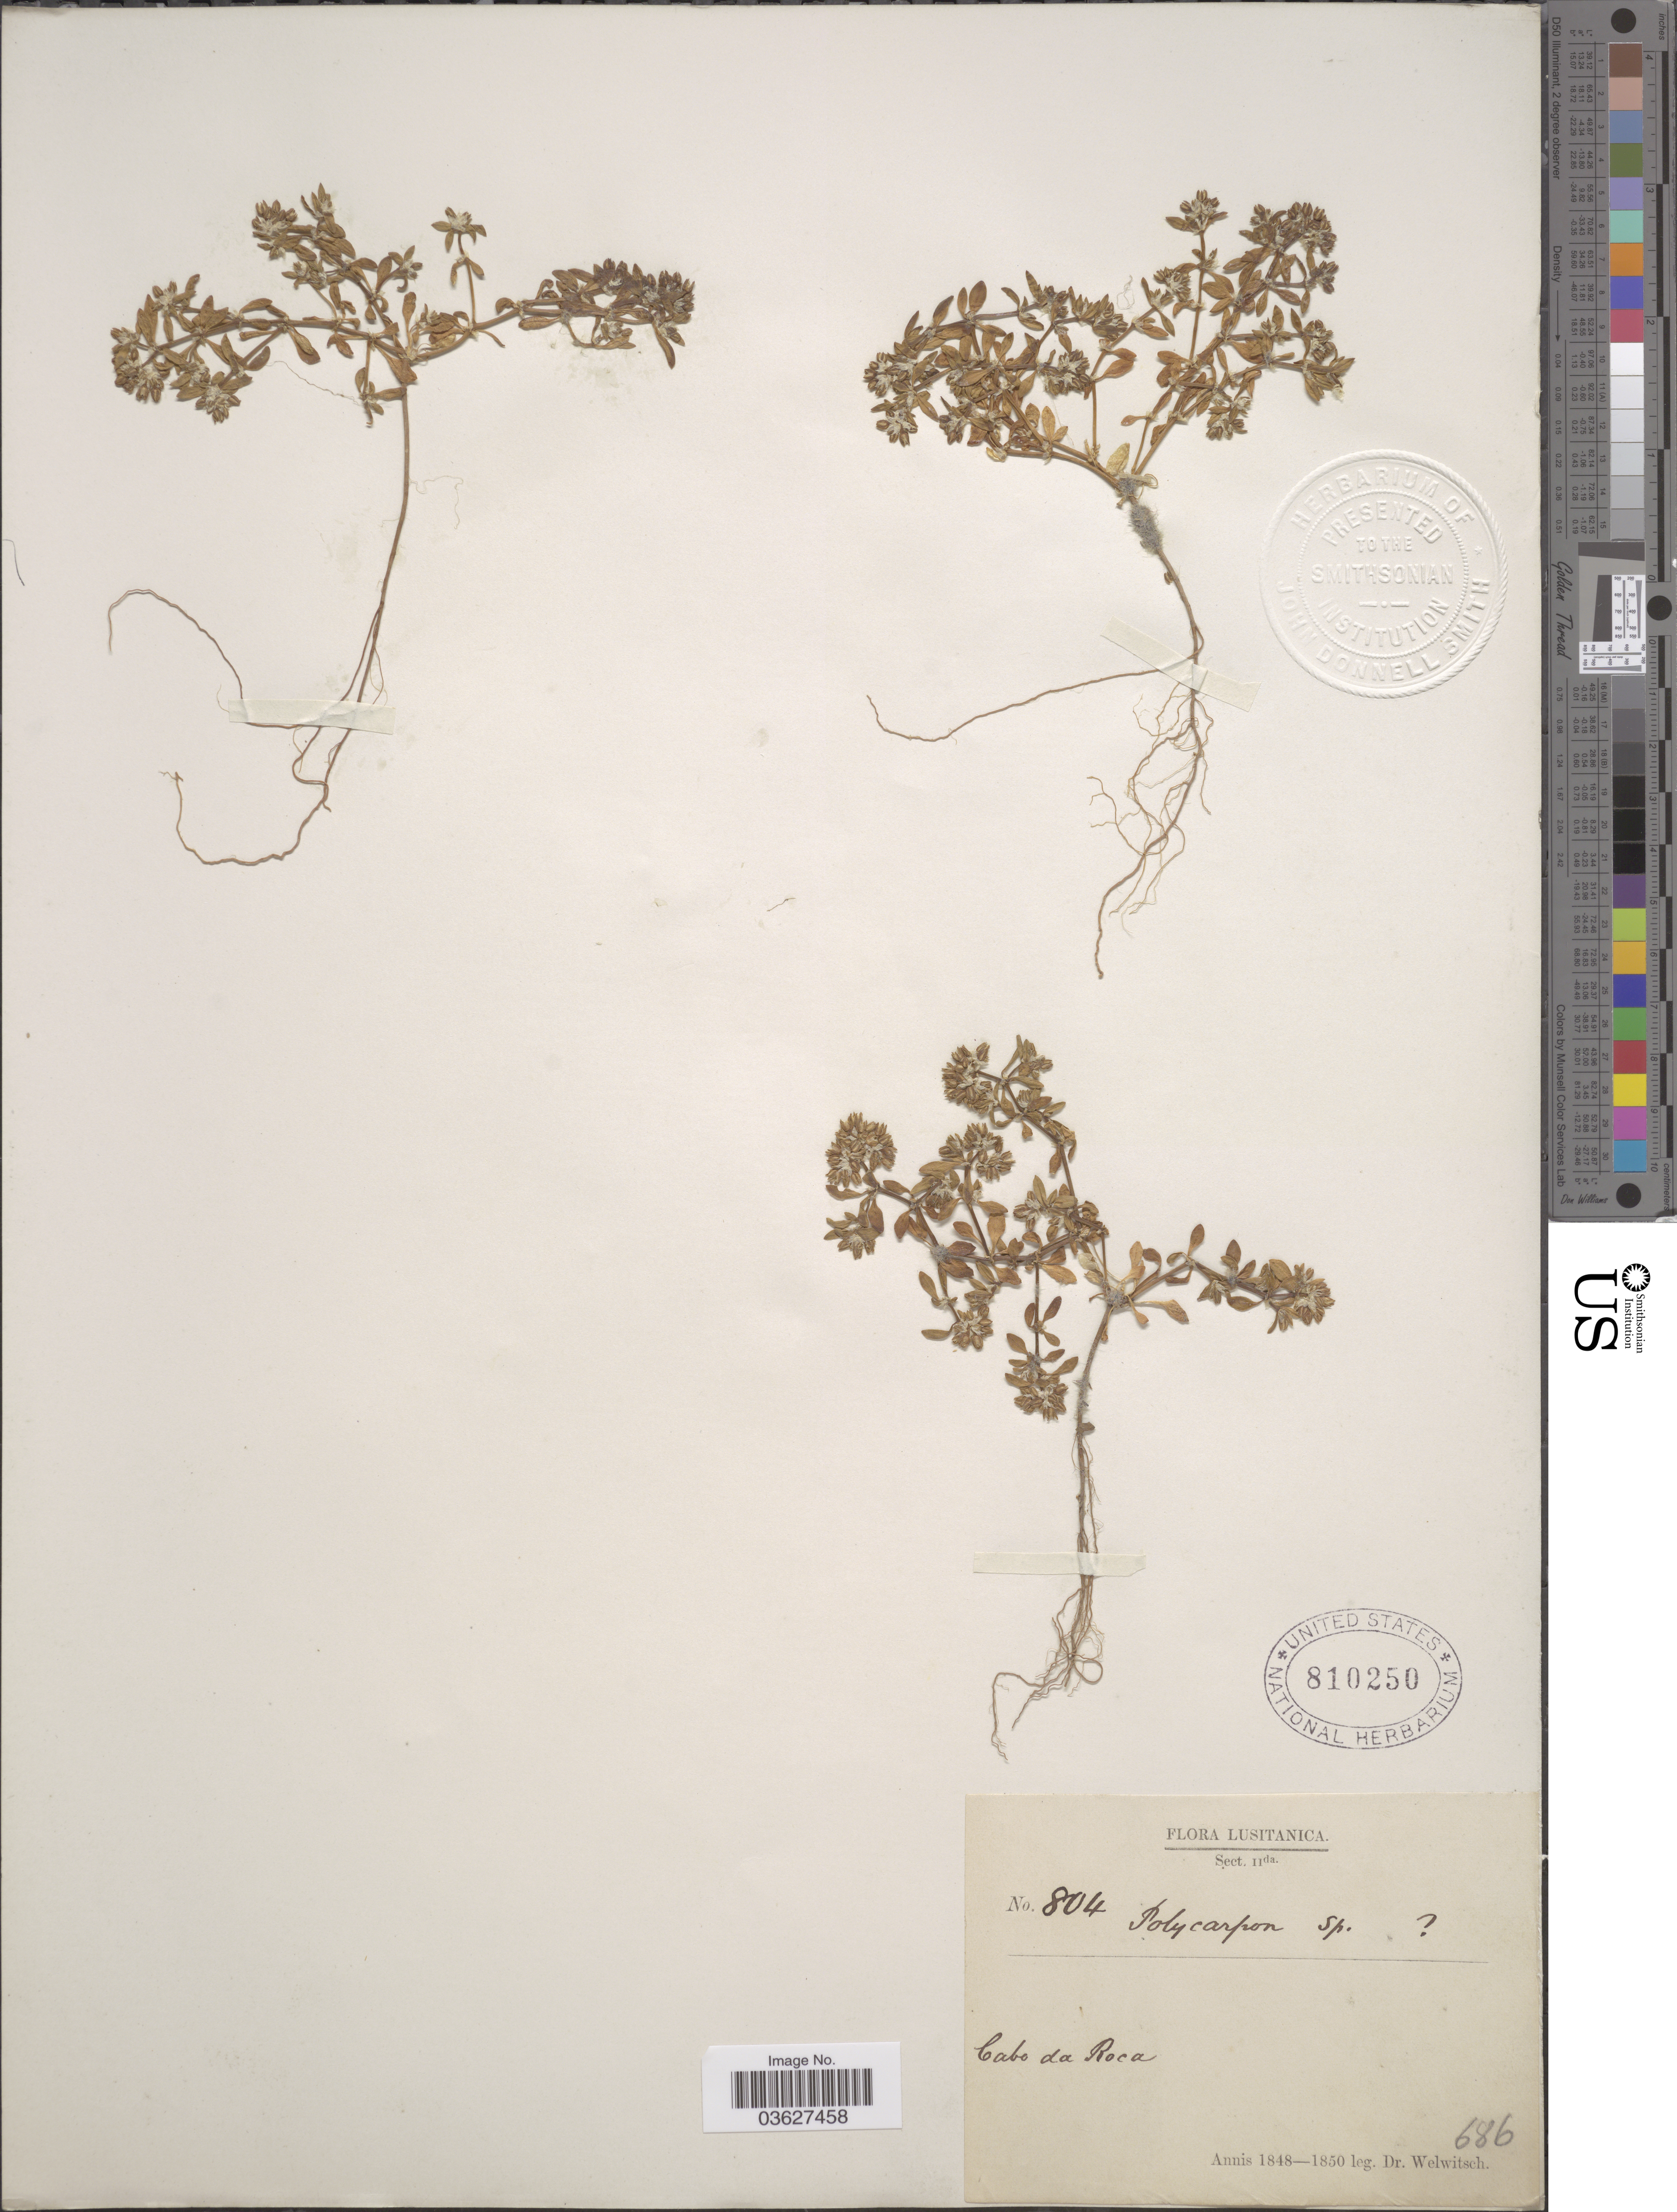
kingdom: Plantae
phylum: Tracheophyta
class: Magnoliopsida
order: Caryophyllales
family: Caryophyllaceae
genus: Polycarpon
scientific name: Polycarpon sp.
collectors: -. Welwitsch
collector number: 804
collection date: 1848/1850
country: Portugal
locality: Lusitanica. Cabo da Roca.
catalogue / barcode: US 810250